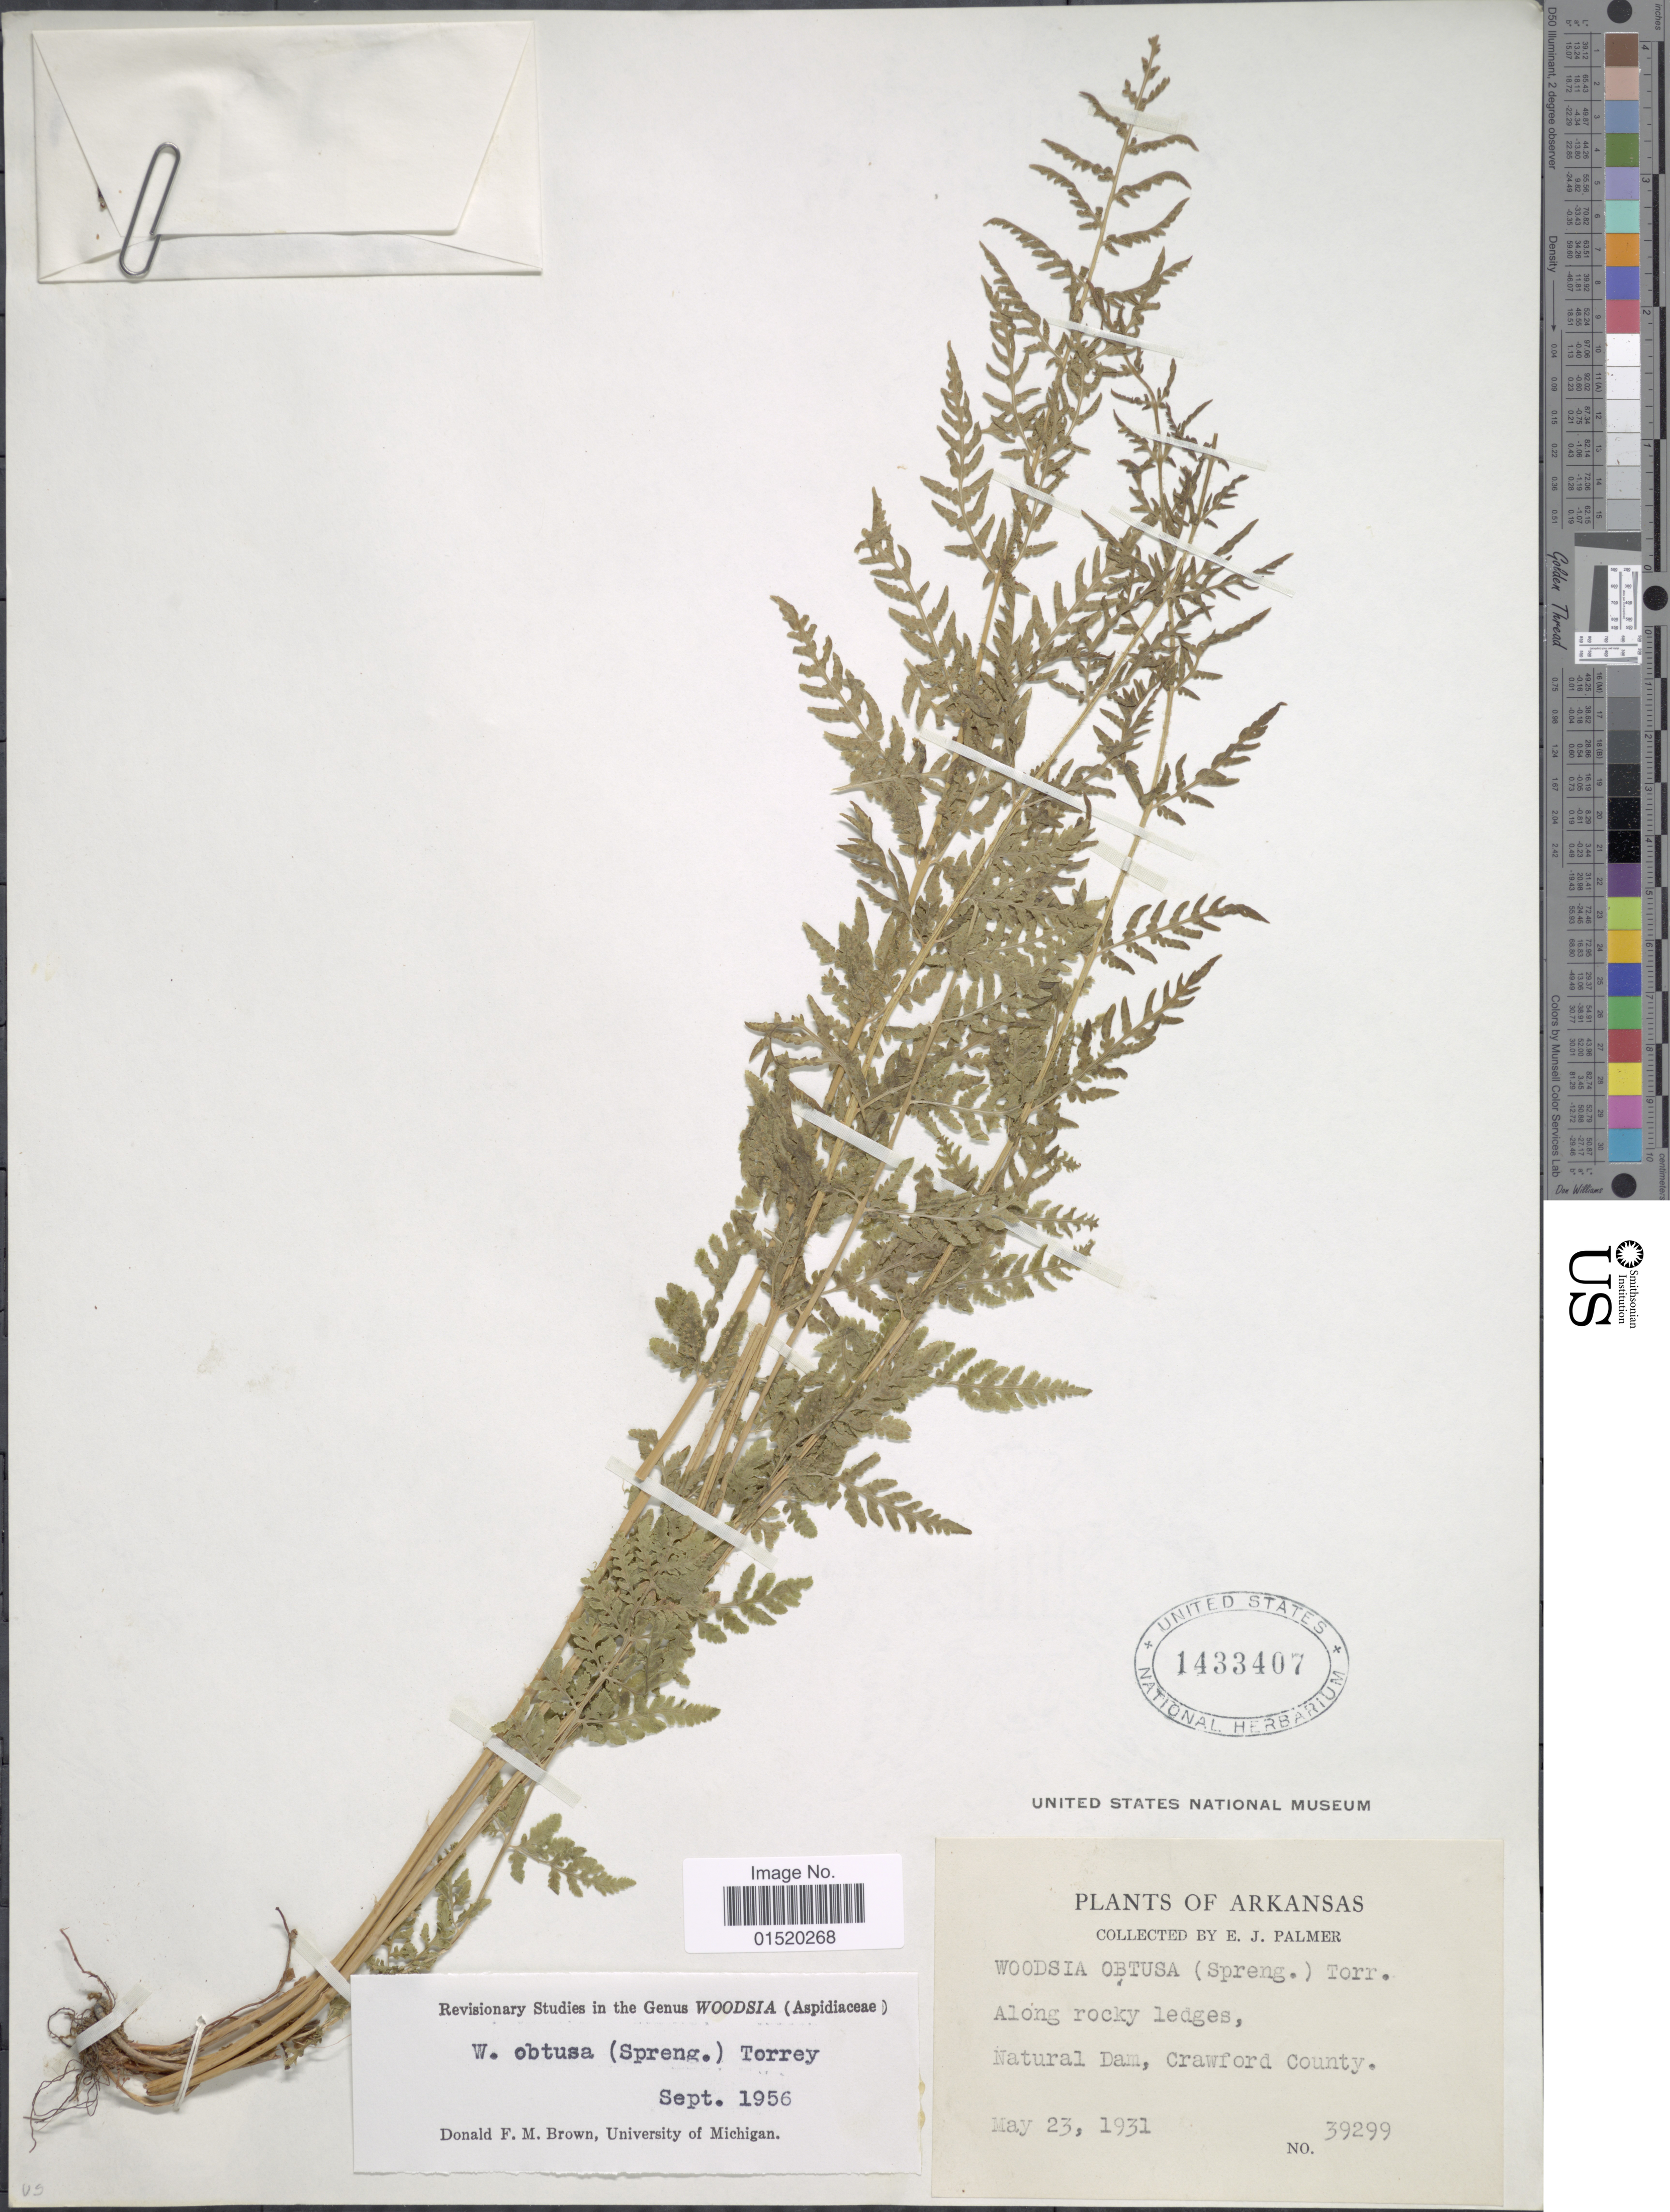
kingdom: Plantae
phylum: Tracheophyta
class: Polypodiopsida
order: Polypodiales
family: Woodsiaceae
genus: Woodsia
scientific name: Woodsia obtusa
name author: (Spreng.) Torr.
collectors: E. J. Palmer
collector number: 39299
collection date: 1931-05-23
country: United States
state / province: Arkansas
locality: Along rocky ledges, Natural Dam, Crawford County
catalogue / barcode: US 1433407